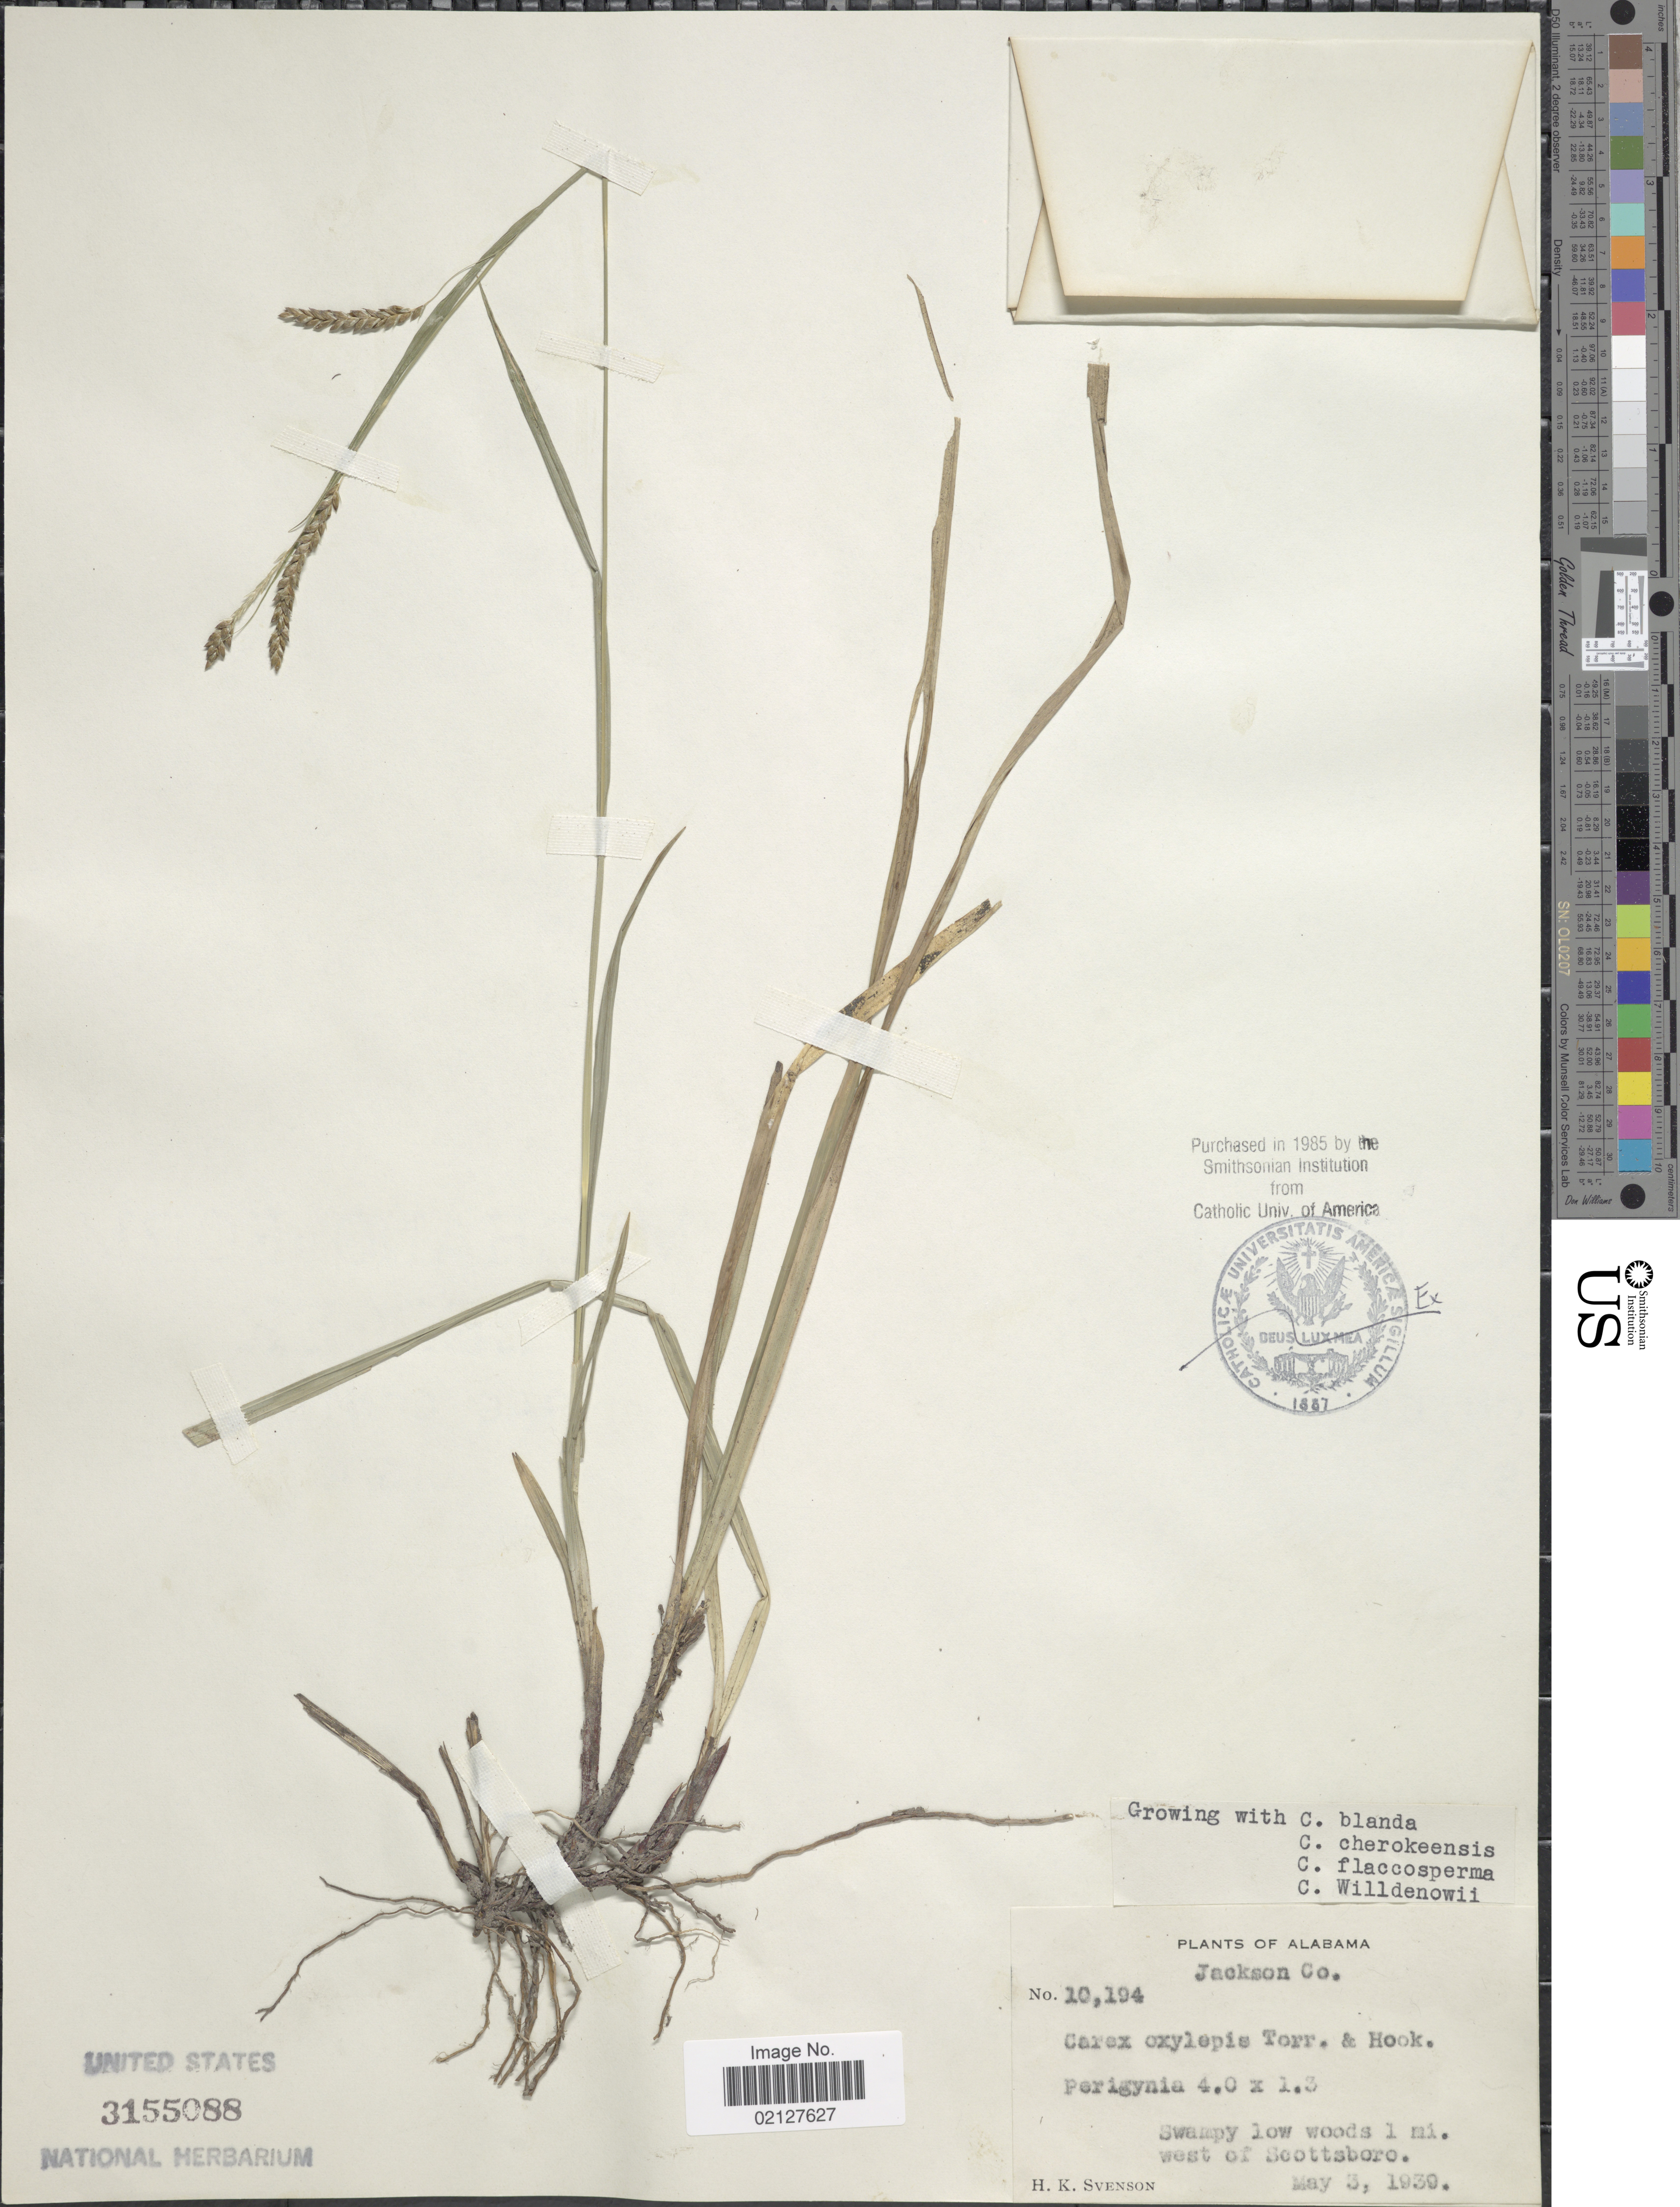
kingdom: Plantae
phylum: Tracheophyta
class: Liliopsida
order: Poales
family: Cyperaceae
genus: Carex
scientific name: Carex oxylepis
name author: Torr. & Hook.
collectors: H. K. Svenson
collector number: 10194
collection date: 1939-05-03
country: United States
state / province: Alabama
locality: Jackson Co. 1 mi. west of Scottsboro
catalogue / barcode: US 3155088